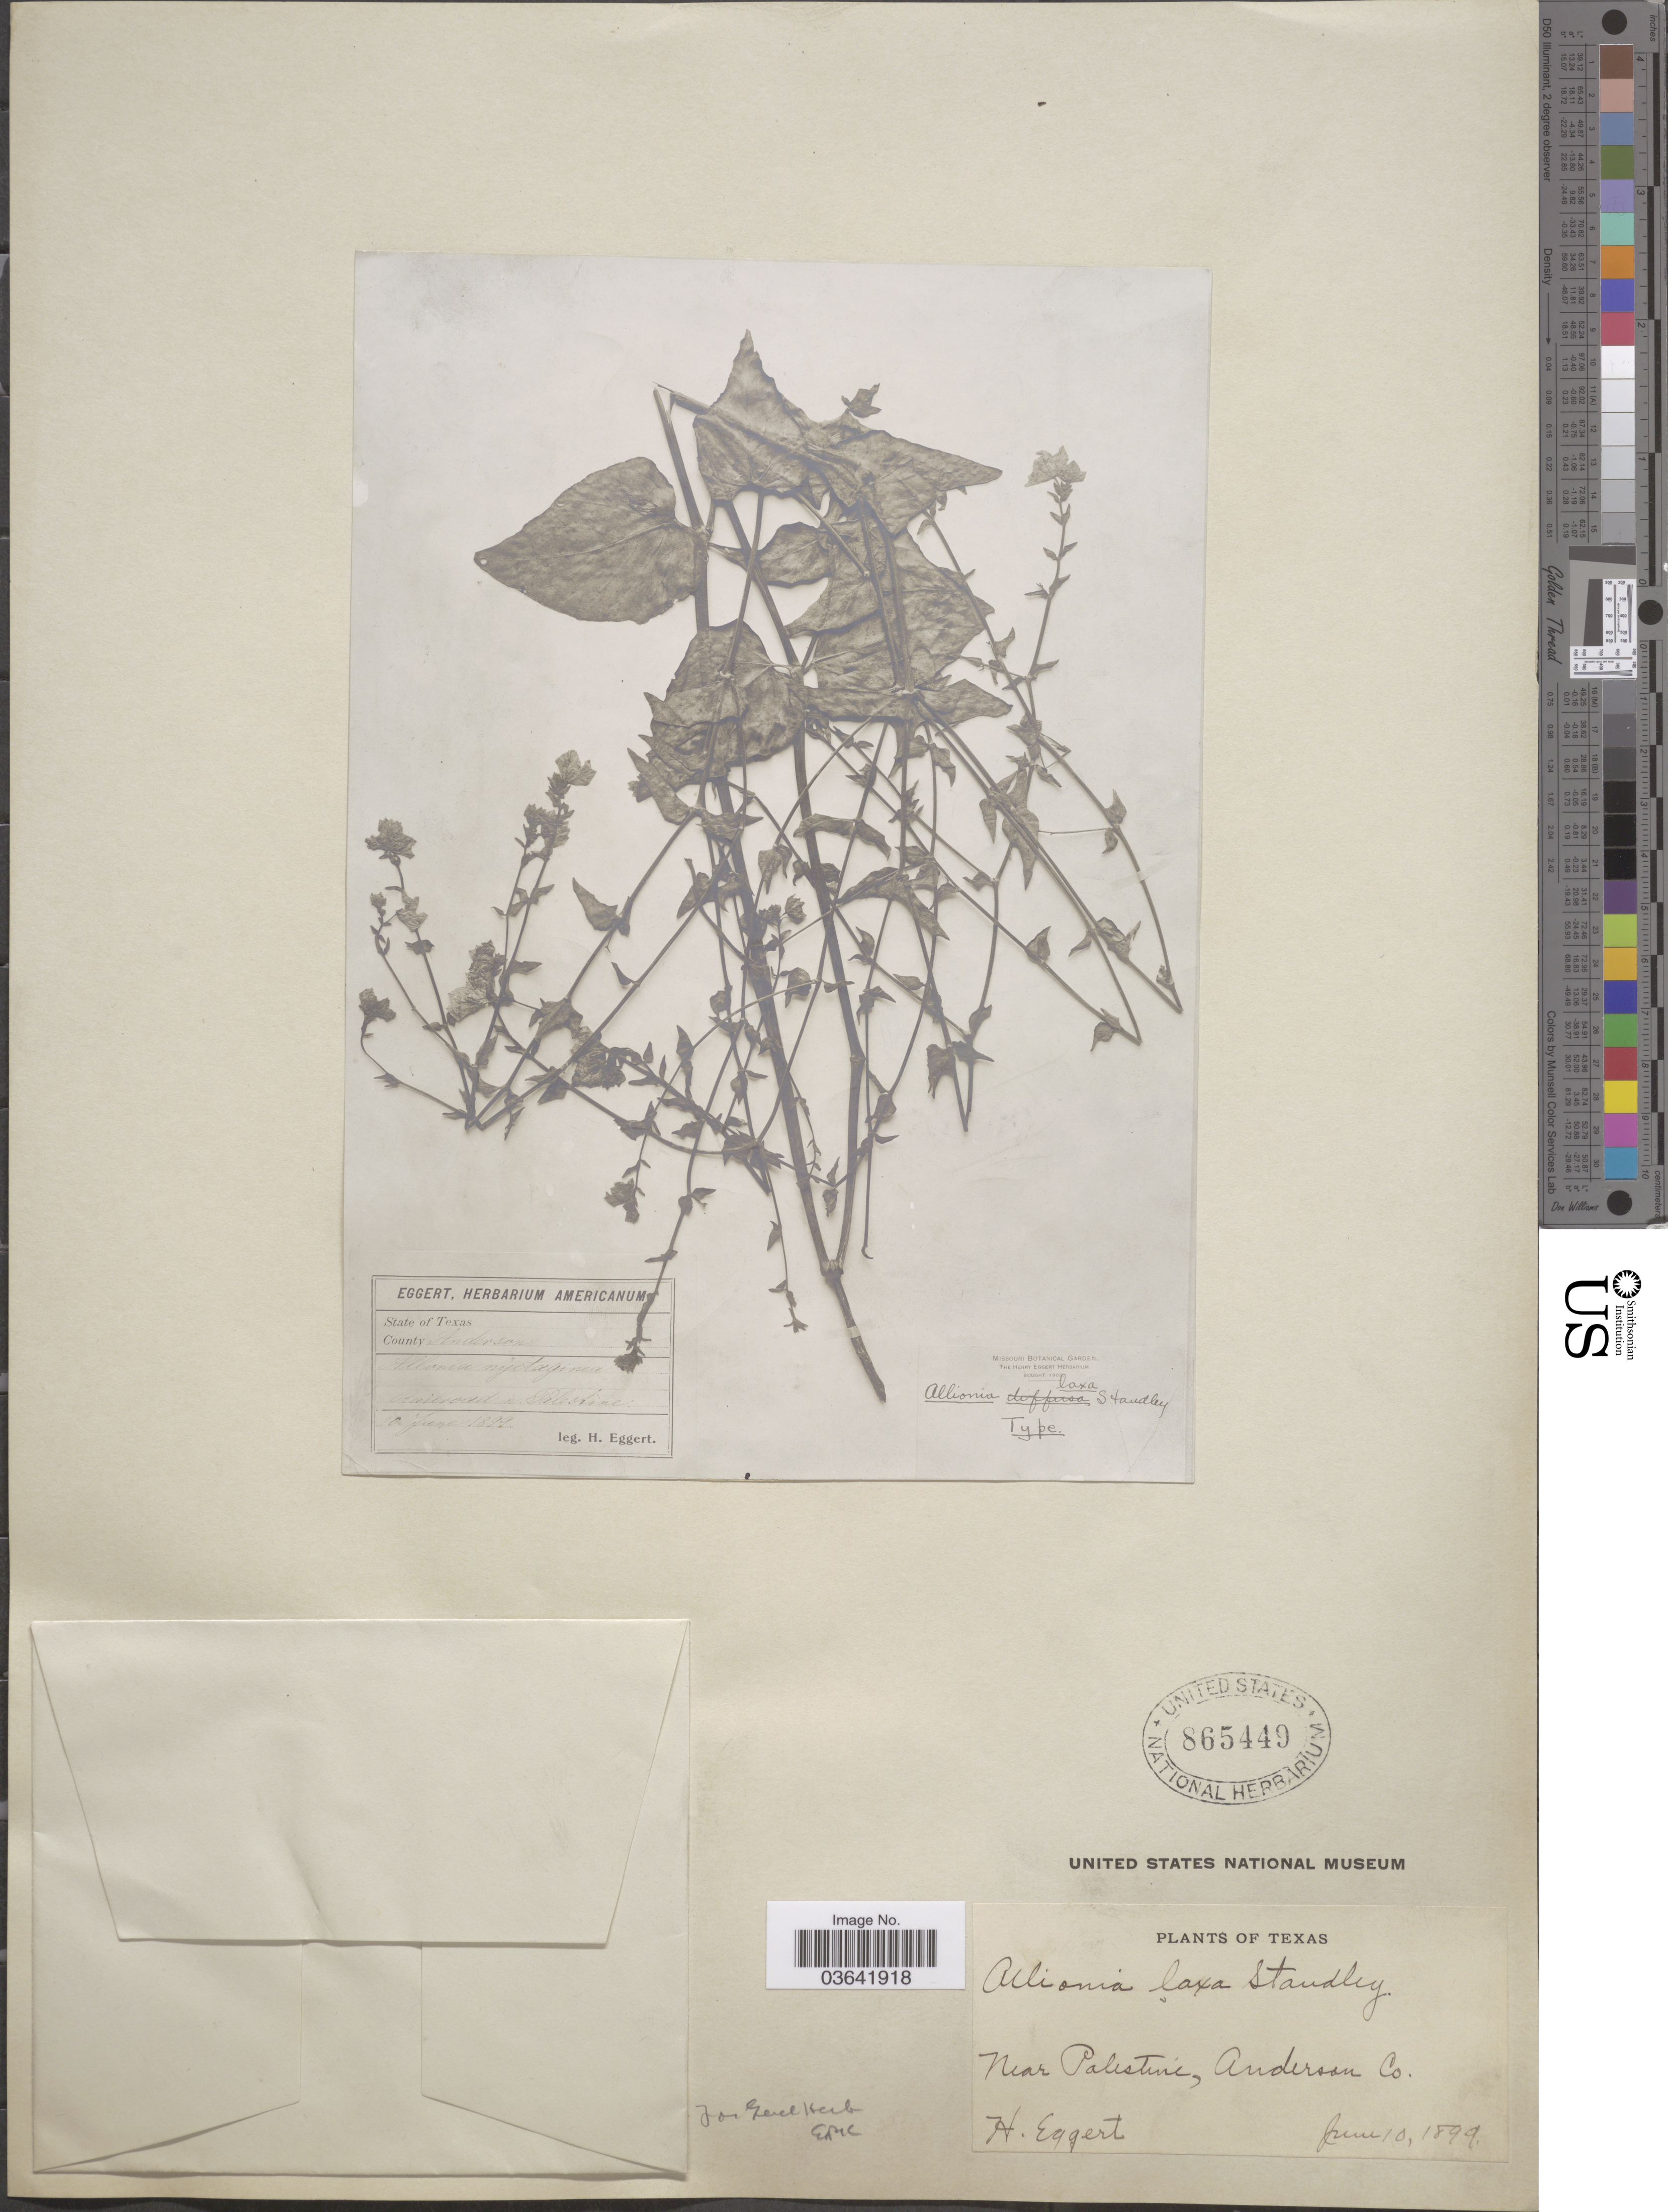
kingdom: Plantae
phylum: Tracheophyta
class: Magnoliopsida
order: Caryophyllales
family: Nyctaginaceae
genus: Mirabilis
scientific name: Mirabilis x collina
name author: Shinners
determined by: Strong, Mark T., (BOT), Smithsonian Institution - National Museum of Natural History (UNITED STATES)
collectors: H. Eggert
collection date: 1899-06-10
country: United States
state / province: Texas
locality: Near Palestine, Anderson Co. Railroad nr Palestine.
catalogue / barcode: US 865449